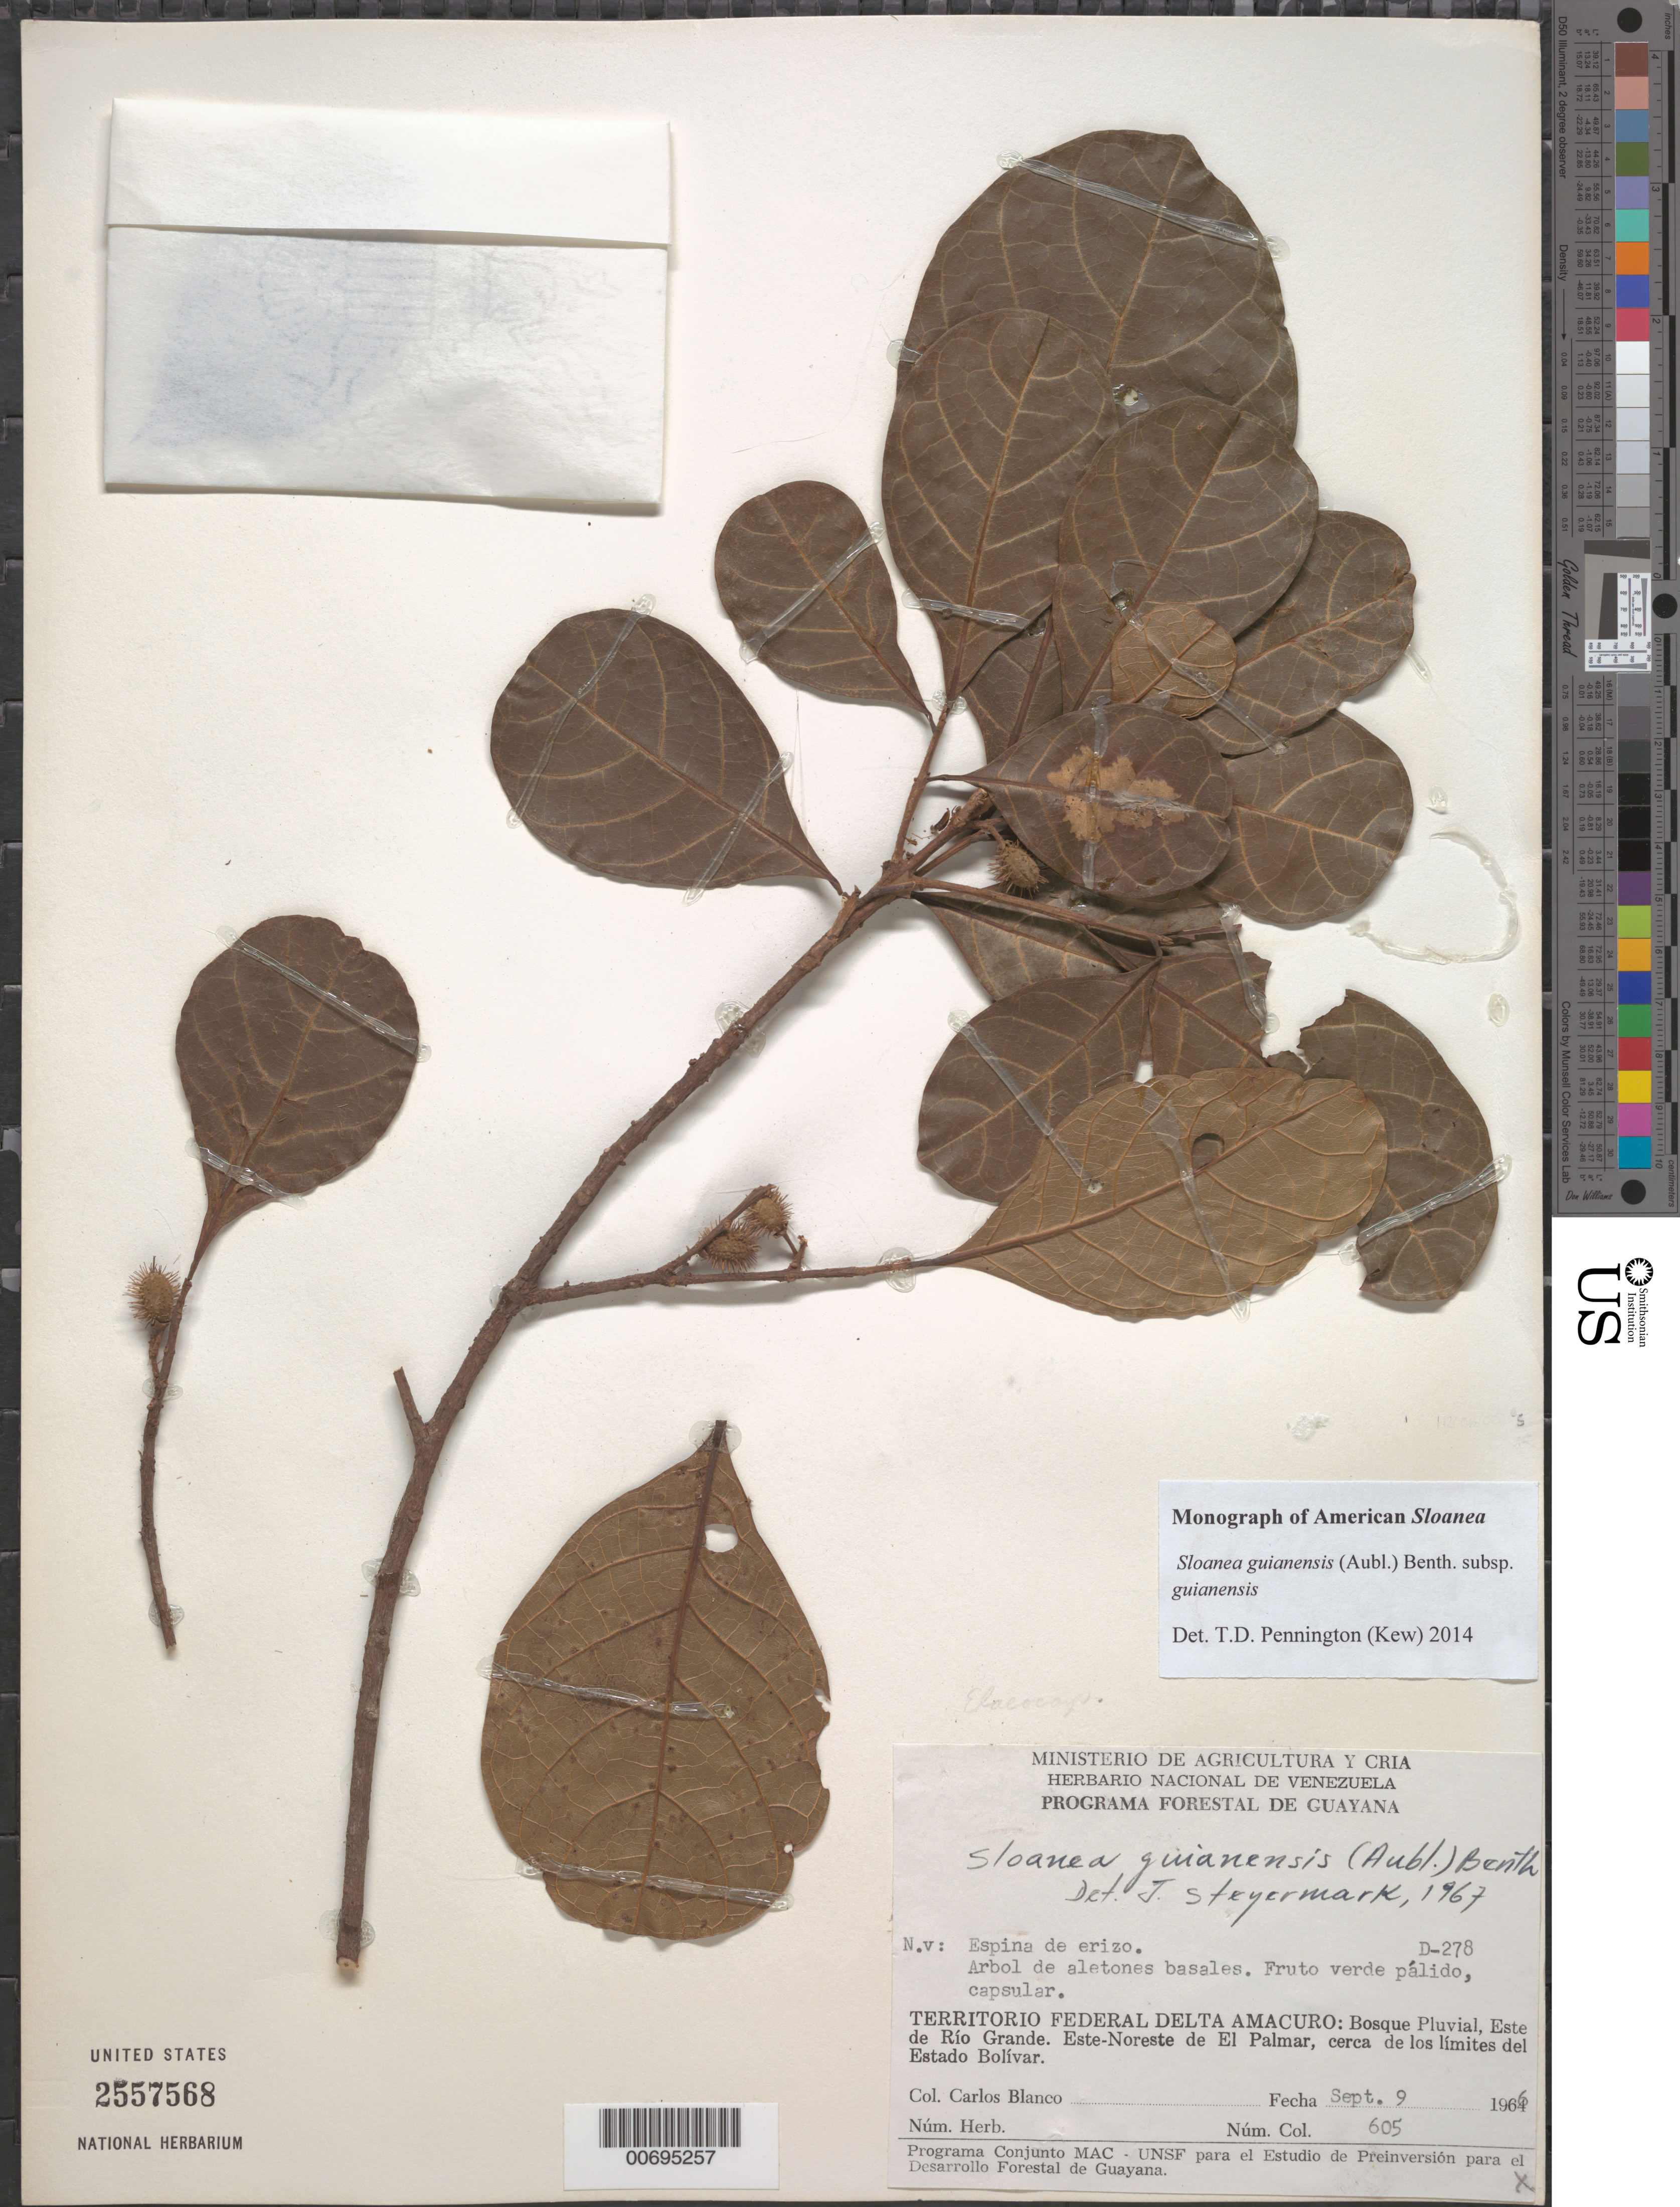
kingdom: Plantae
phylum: Tracheophyta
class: Magnoliopsida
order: Oxalidales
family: Elaeocarpaceae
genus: Sloanea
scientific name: Sloanea guianensis subsp. guianensis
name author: (Aubl.) Benth.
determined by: Pennington, T. D., (K)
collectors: C. A. Blanco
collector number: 605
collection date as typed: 9-Sep-66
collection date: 1966-09-09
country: Venezuela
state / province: Delta Amacuro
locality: Río Grande, Este de; Este-Noreste de El Palmar, cerca de los limites del Estado Bolívar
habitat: Rainforest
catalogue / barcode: US 2557568